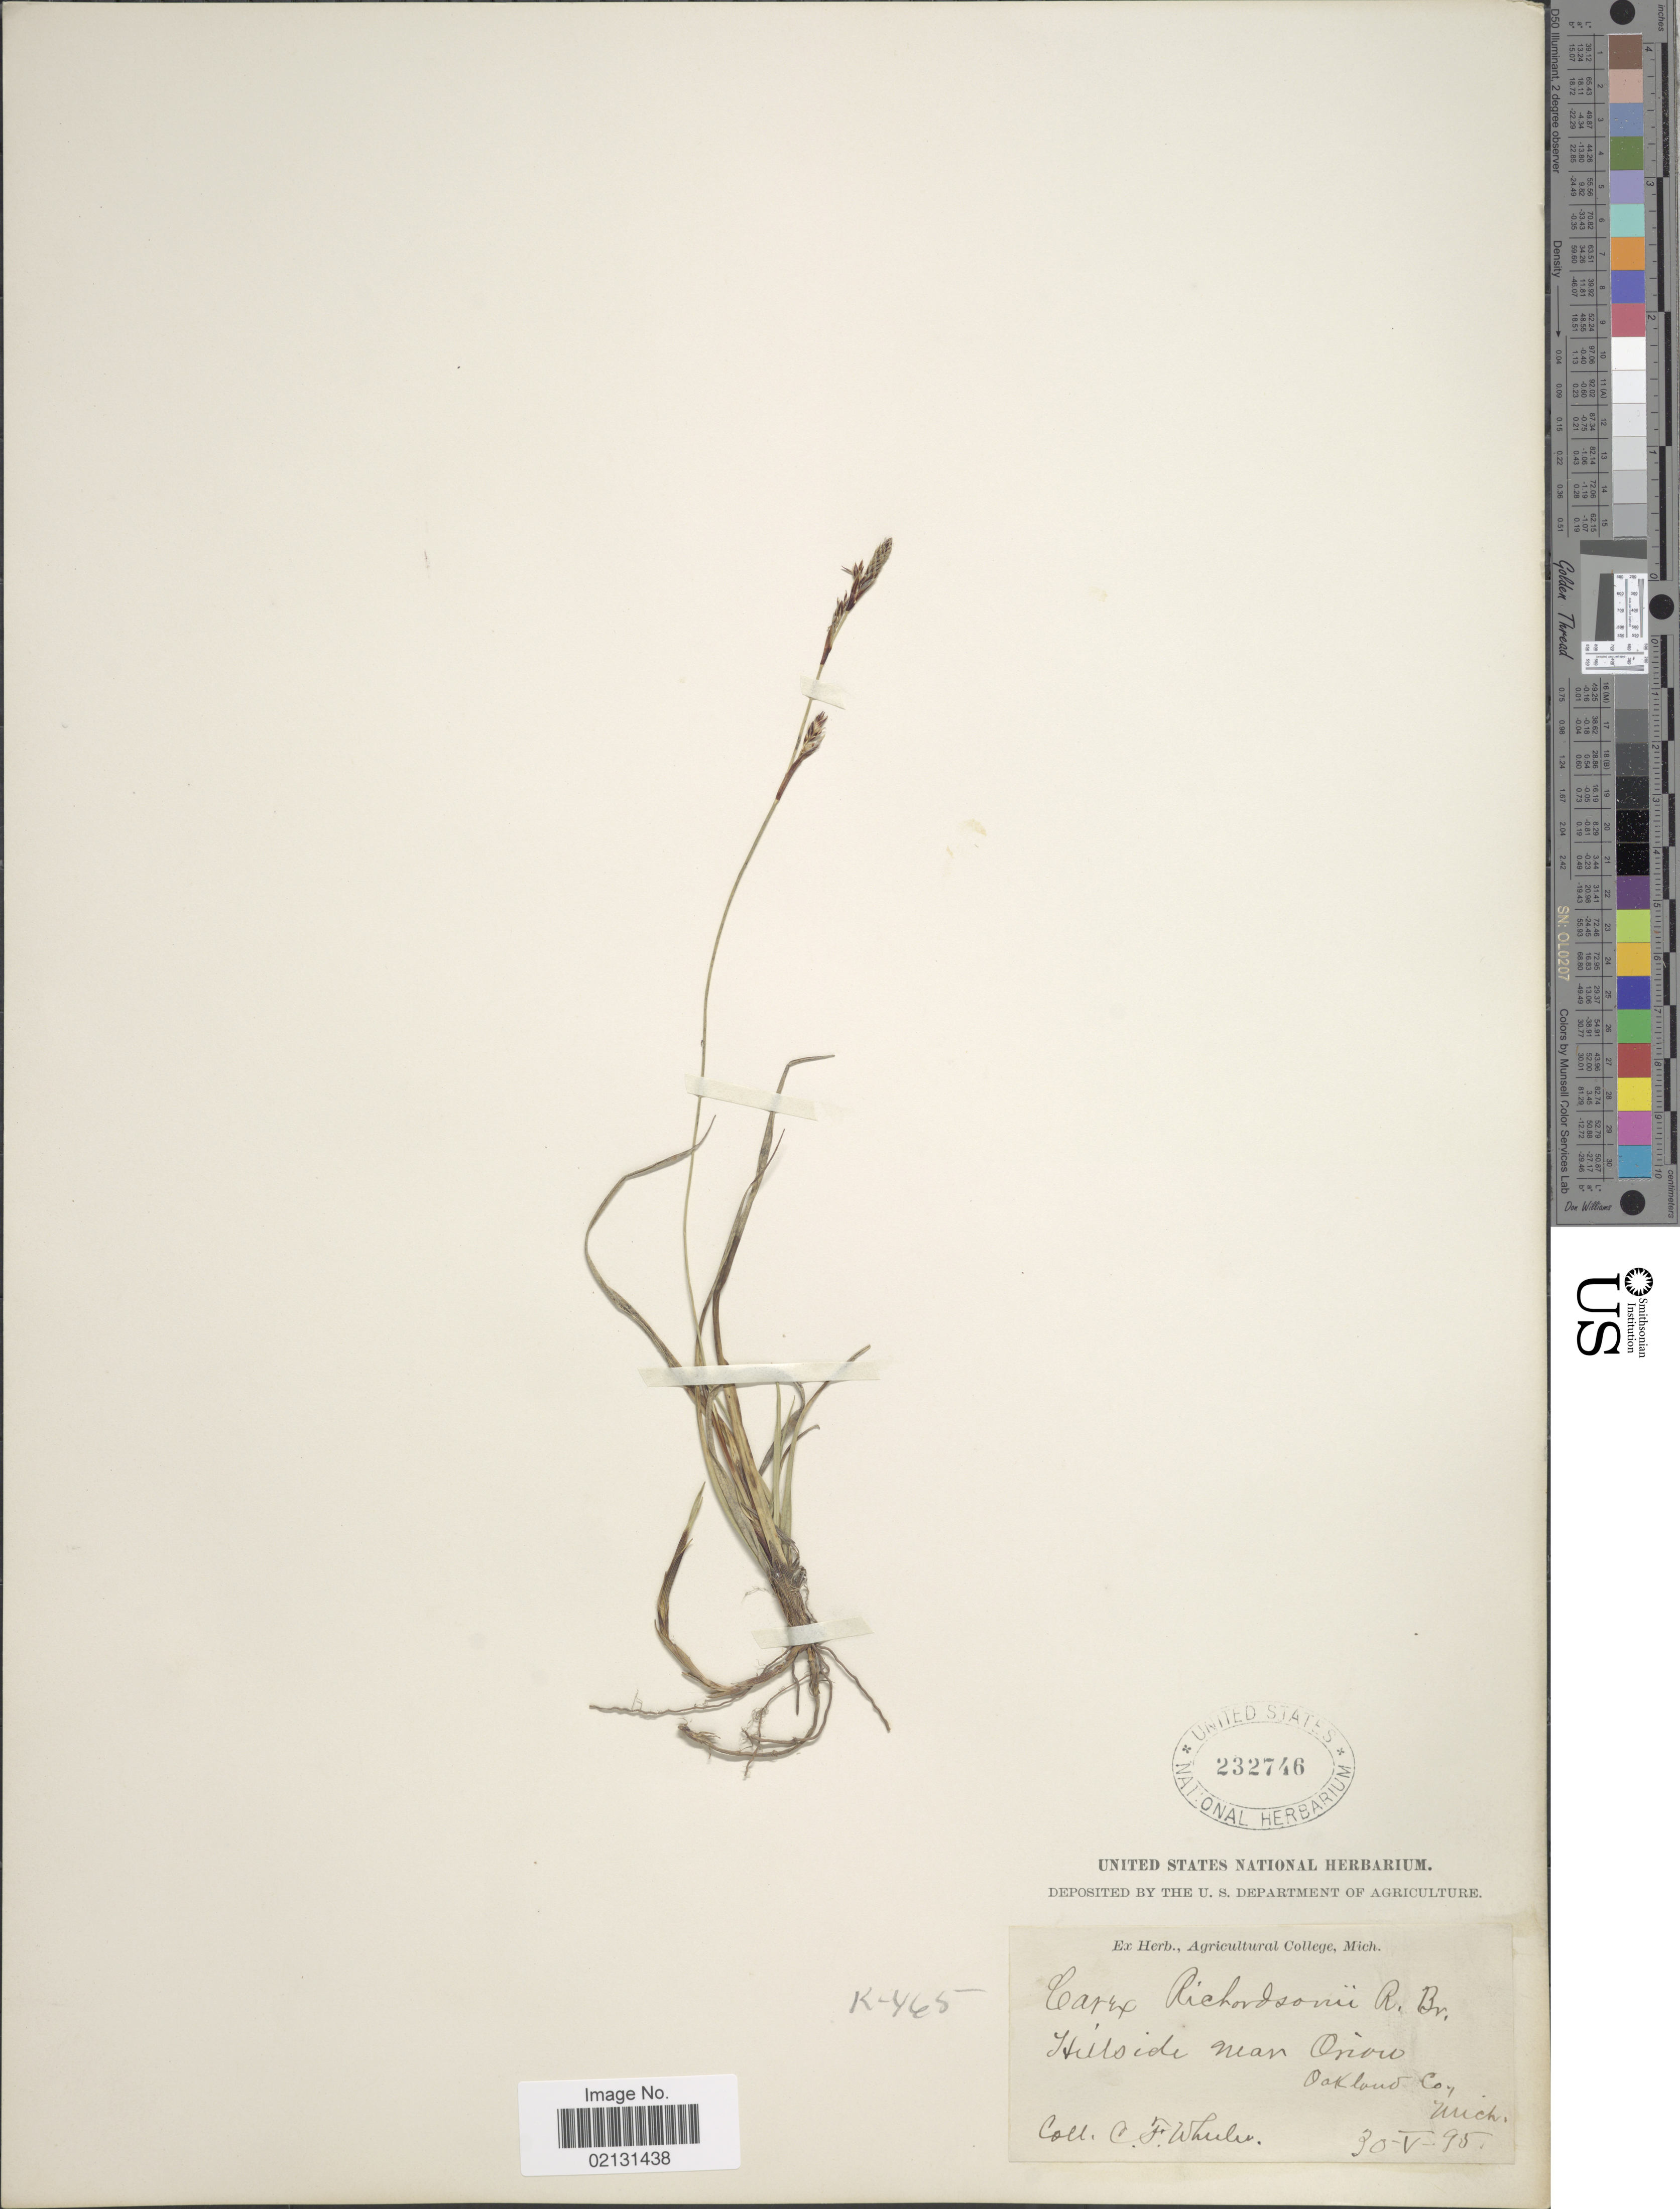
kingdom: Plantae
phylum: Tracheophyta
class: Liliopsida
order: Poales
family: Cyperaceae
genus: Carex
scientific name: Carex richardsonii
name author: R. Br.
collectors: C. Wheeler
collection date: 1895-05-30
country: United States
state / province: Michigan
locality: Hillside near Orion, Oakland Co.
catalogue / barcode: US 232746